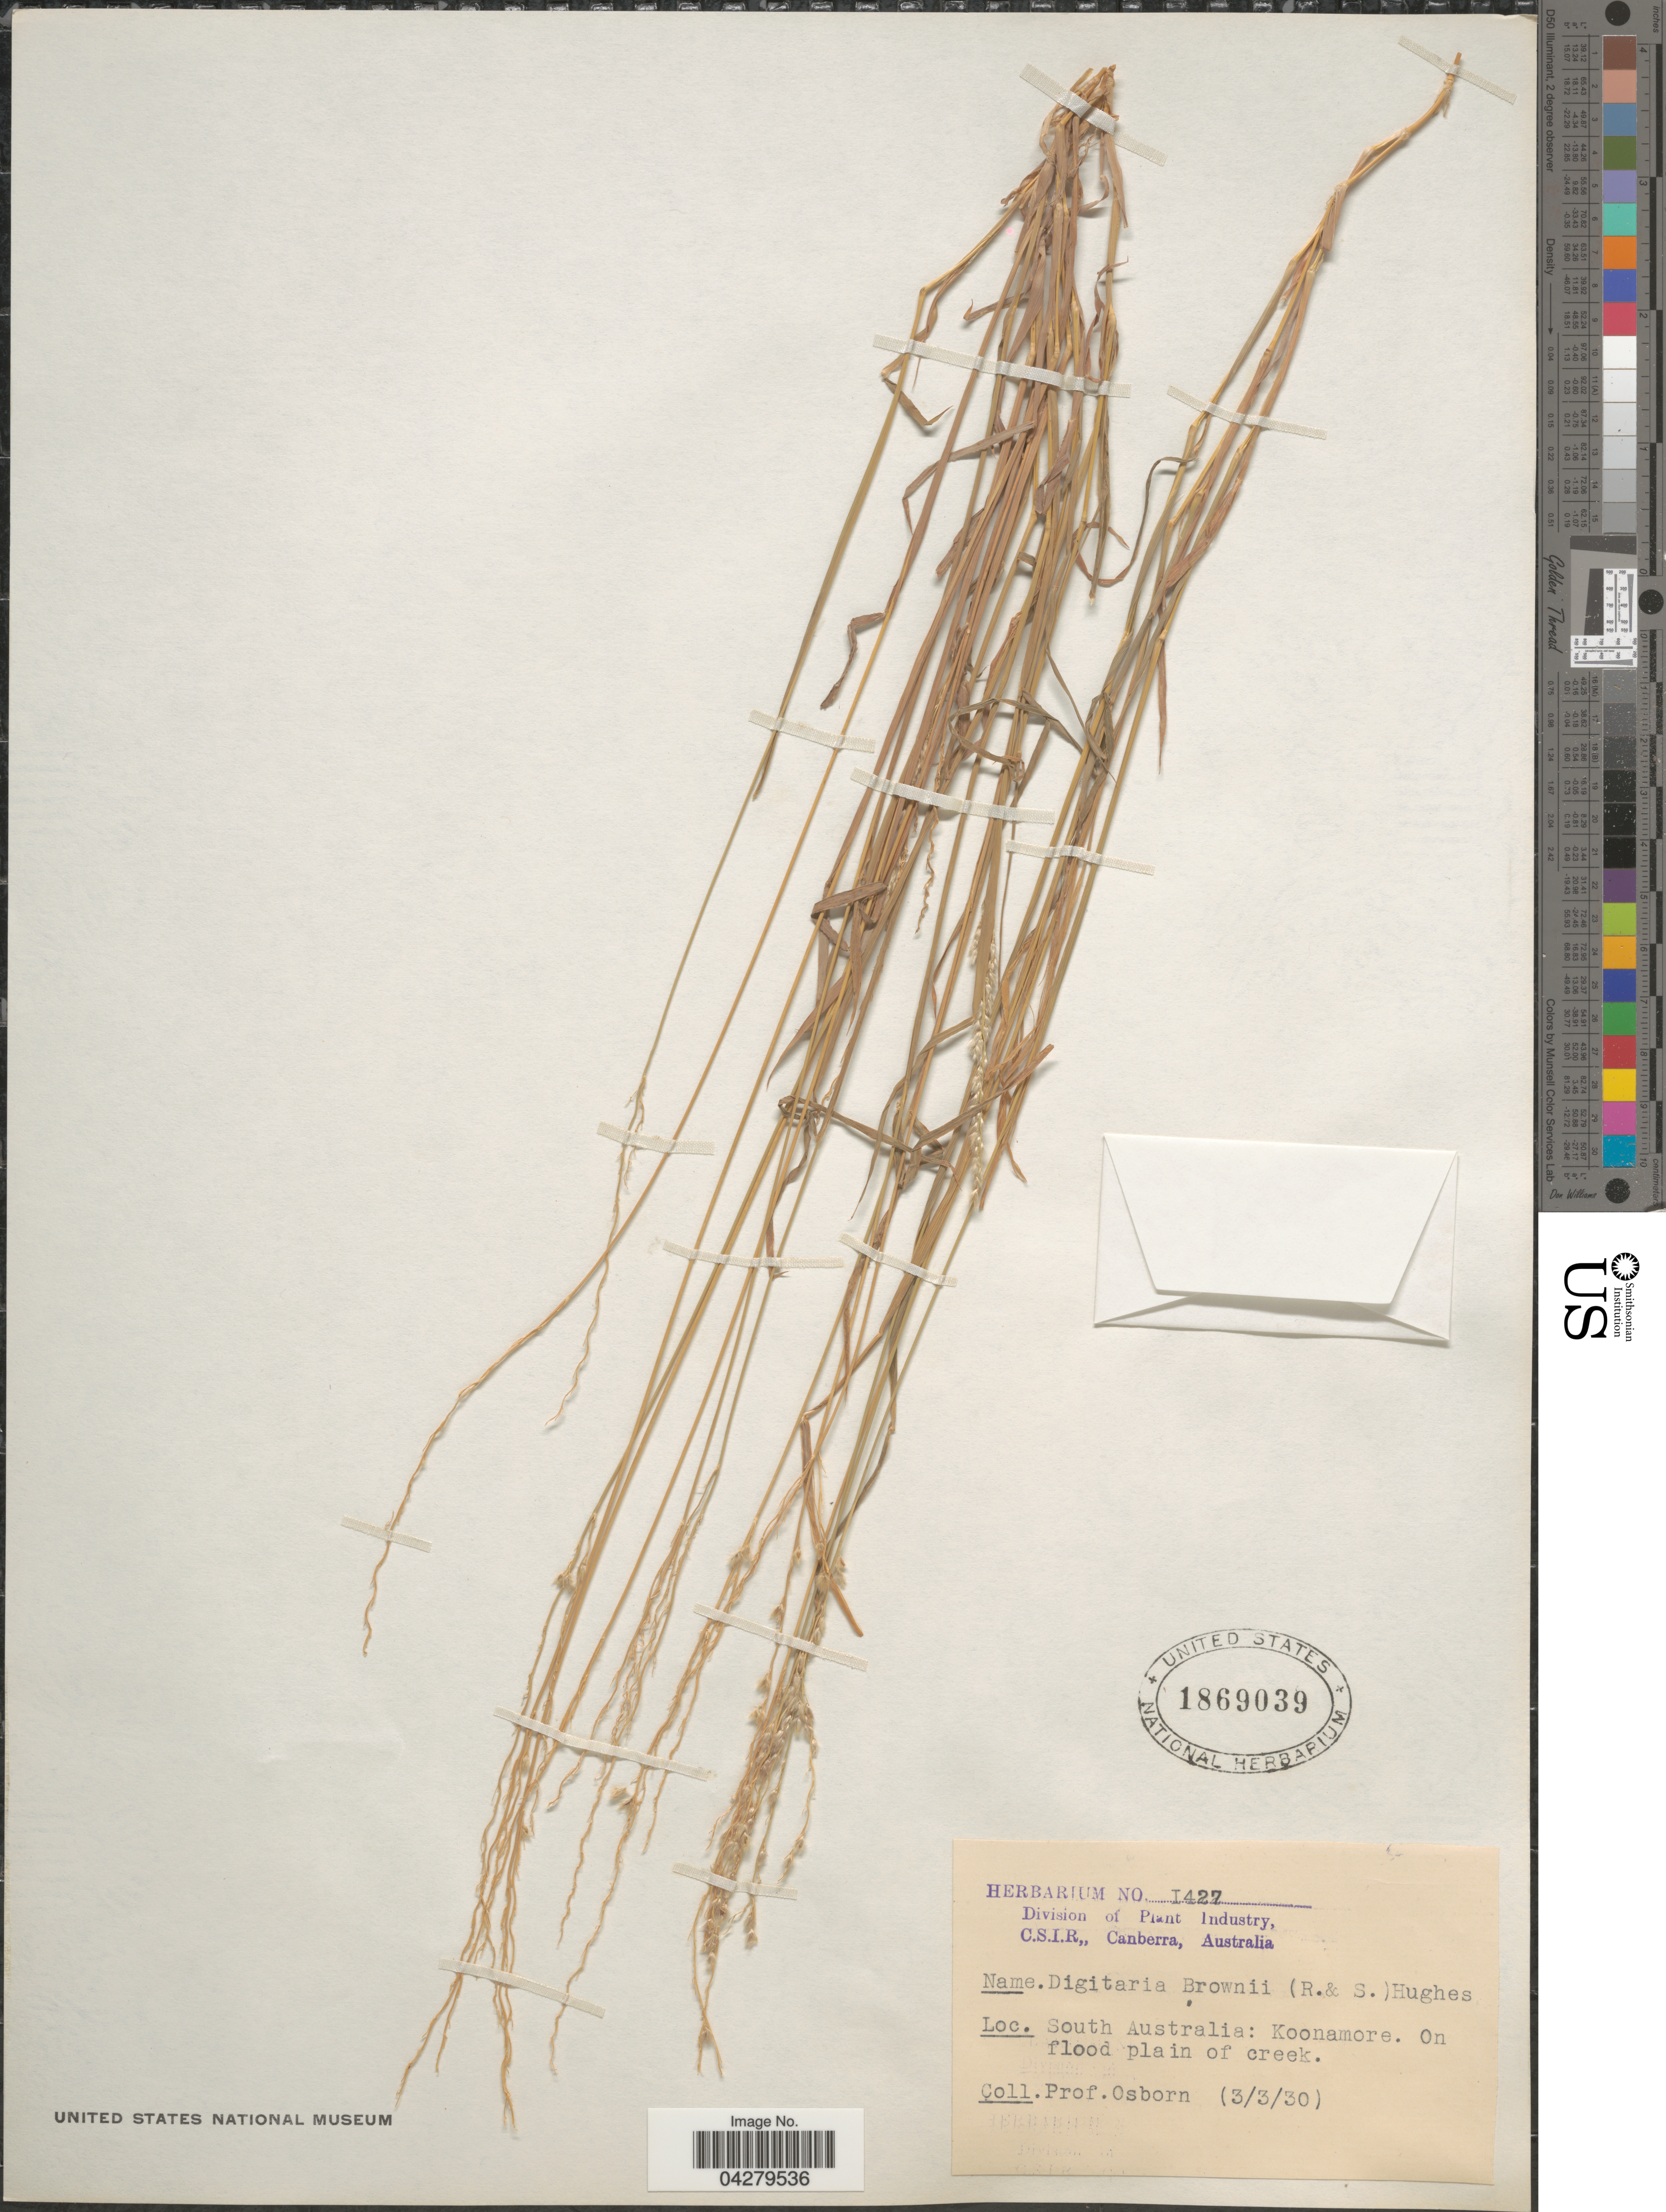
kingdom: Plantae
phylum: Tracheophyta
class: Liliopsida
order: Poales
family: Poaceae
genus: Digitaria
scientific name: Digitaria brownii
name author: (Roem. & Schult.) Hughes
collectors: -- Osborn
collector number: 1427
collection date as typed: Transcribed d/m/y: 3/3/30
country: Australia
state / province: South Australia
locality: Koonamore. On flood plain of creek.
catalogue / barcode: US 1869039